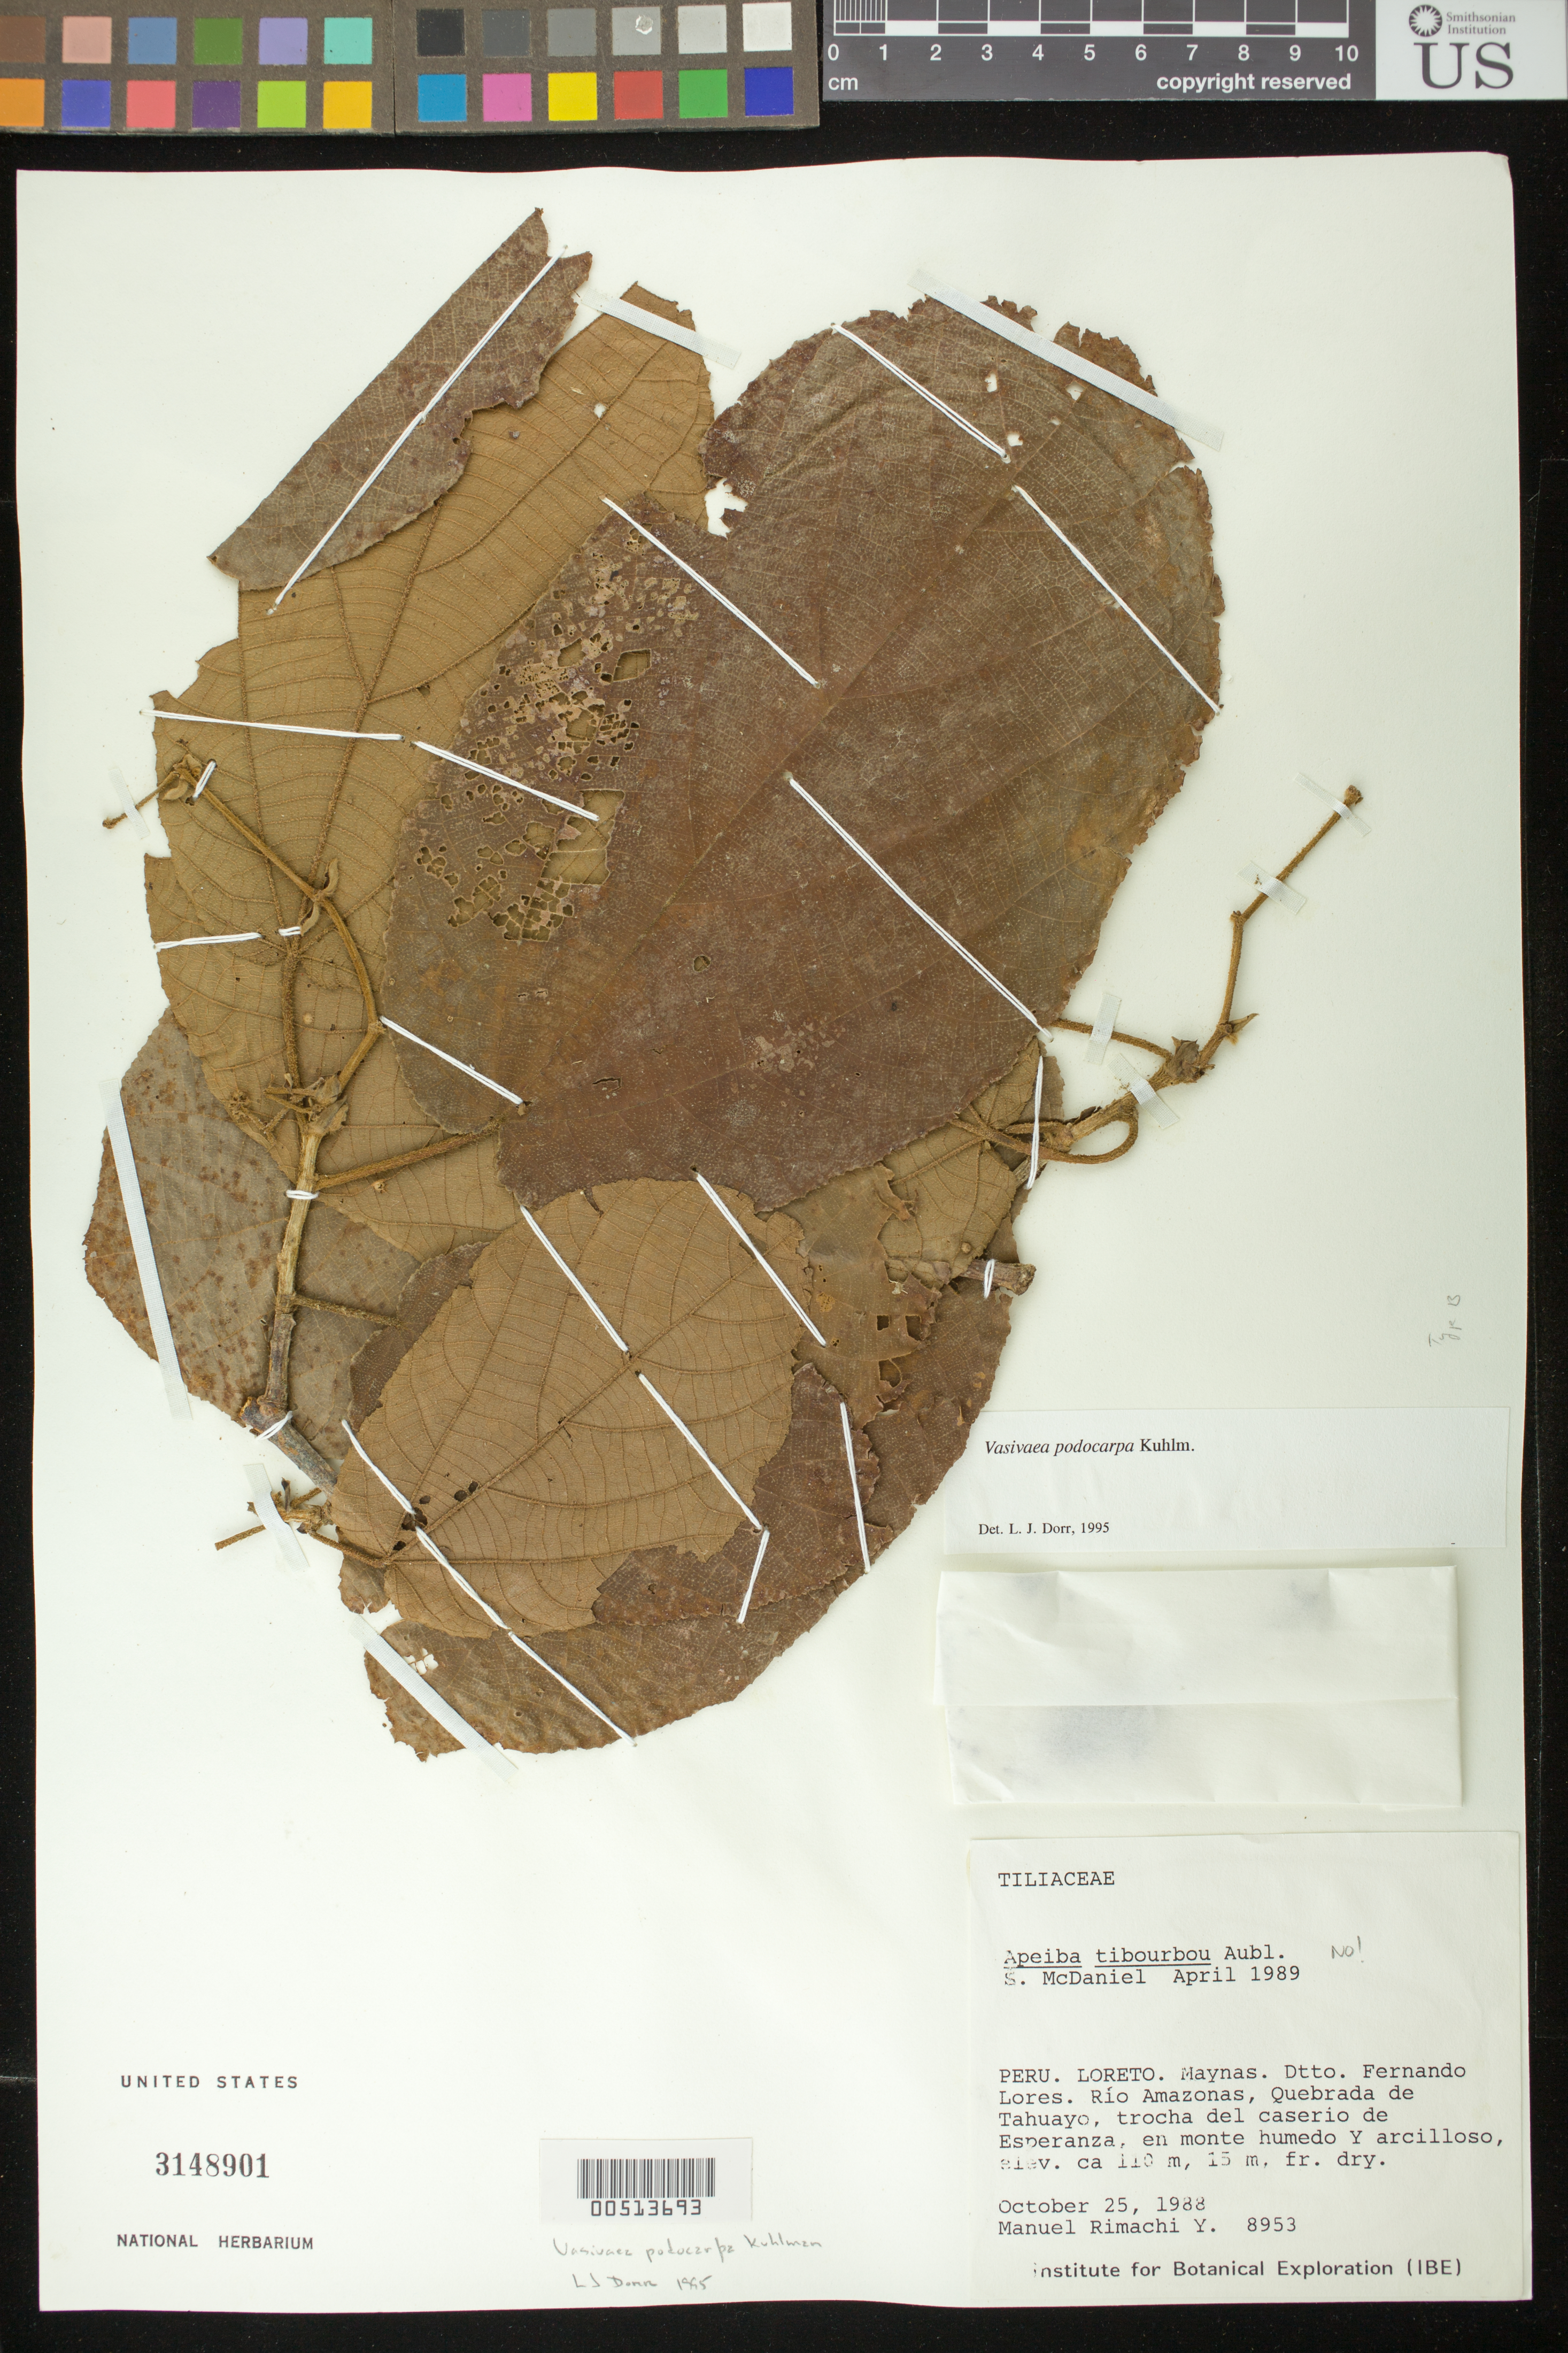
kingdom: Plantae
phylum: Tracheophyta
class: Magnoliopsida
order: Malvales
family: Malvaceae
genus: Vasivaea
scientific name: Vasivaea podocarpa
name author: Kuhlm.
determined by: Dorr, L. J., (BOT), Smithsonian Institution - National Museum of Natural History (UNITED STATES)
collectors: M. Rimachi Y.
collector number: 8953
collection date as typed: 25 Oct 1988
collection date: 1988-10-25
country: Peru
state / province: Loreto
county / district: Maynas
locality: Dtto. Fernando Lores. Río Amazonas, Quebrada de Tahuayo, trocha del caserio de Esperanza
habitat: En monte humedo y arcilloso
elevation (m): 110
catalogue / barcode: US 3148901